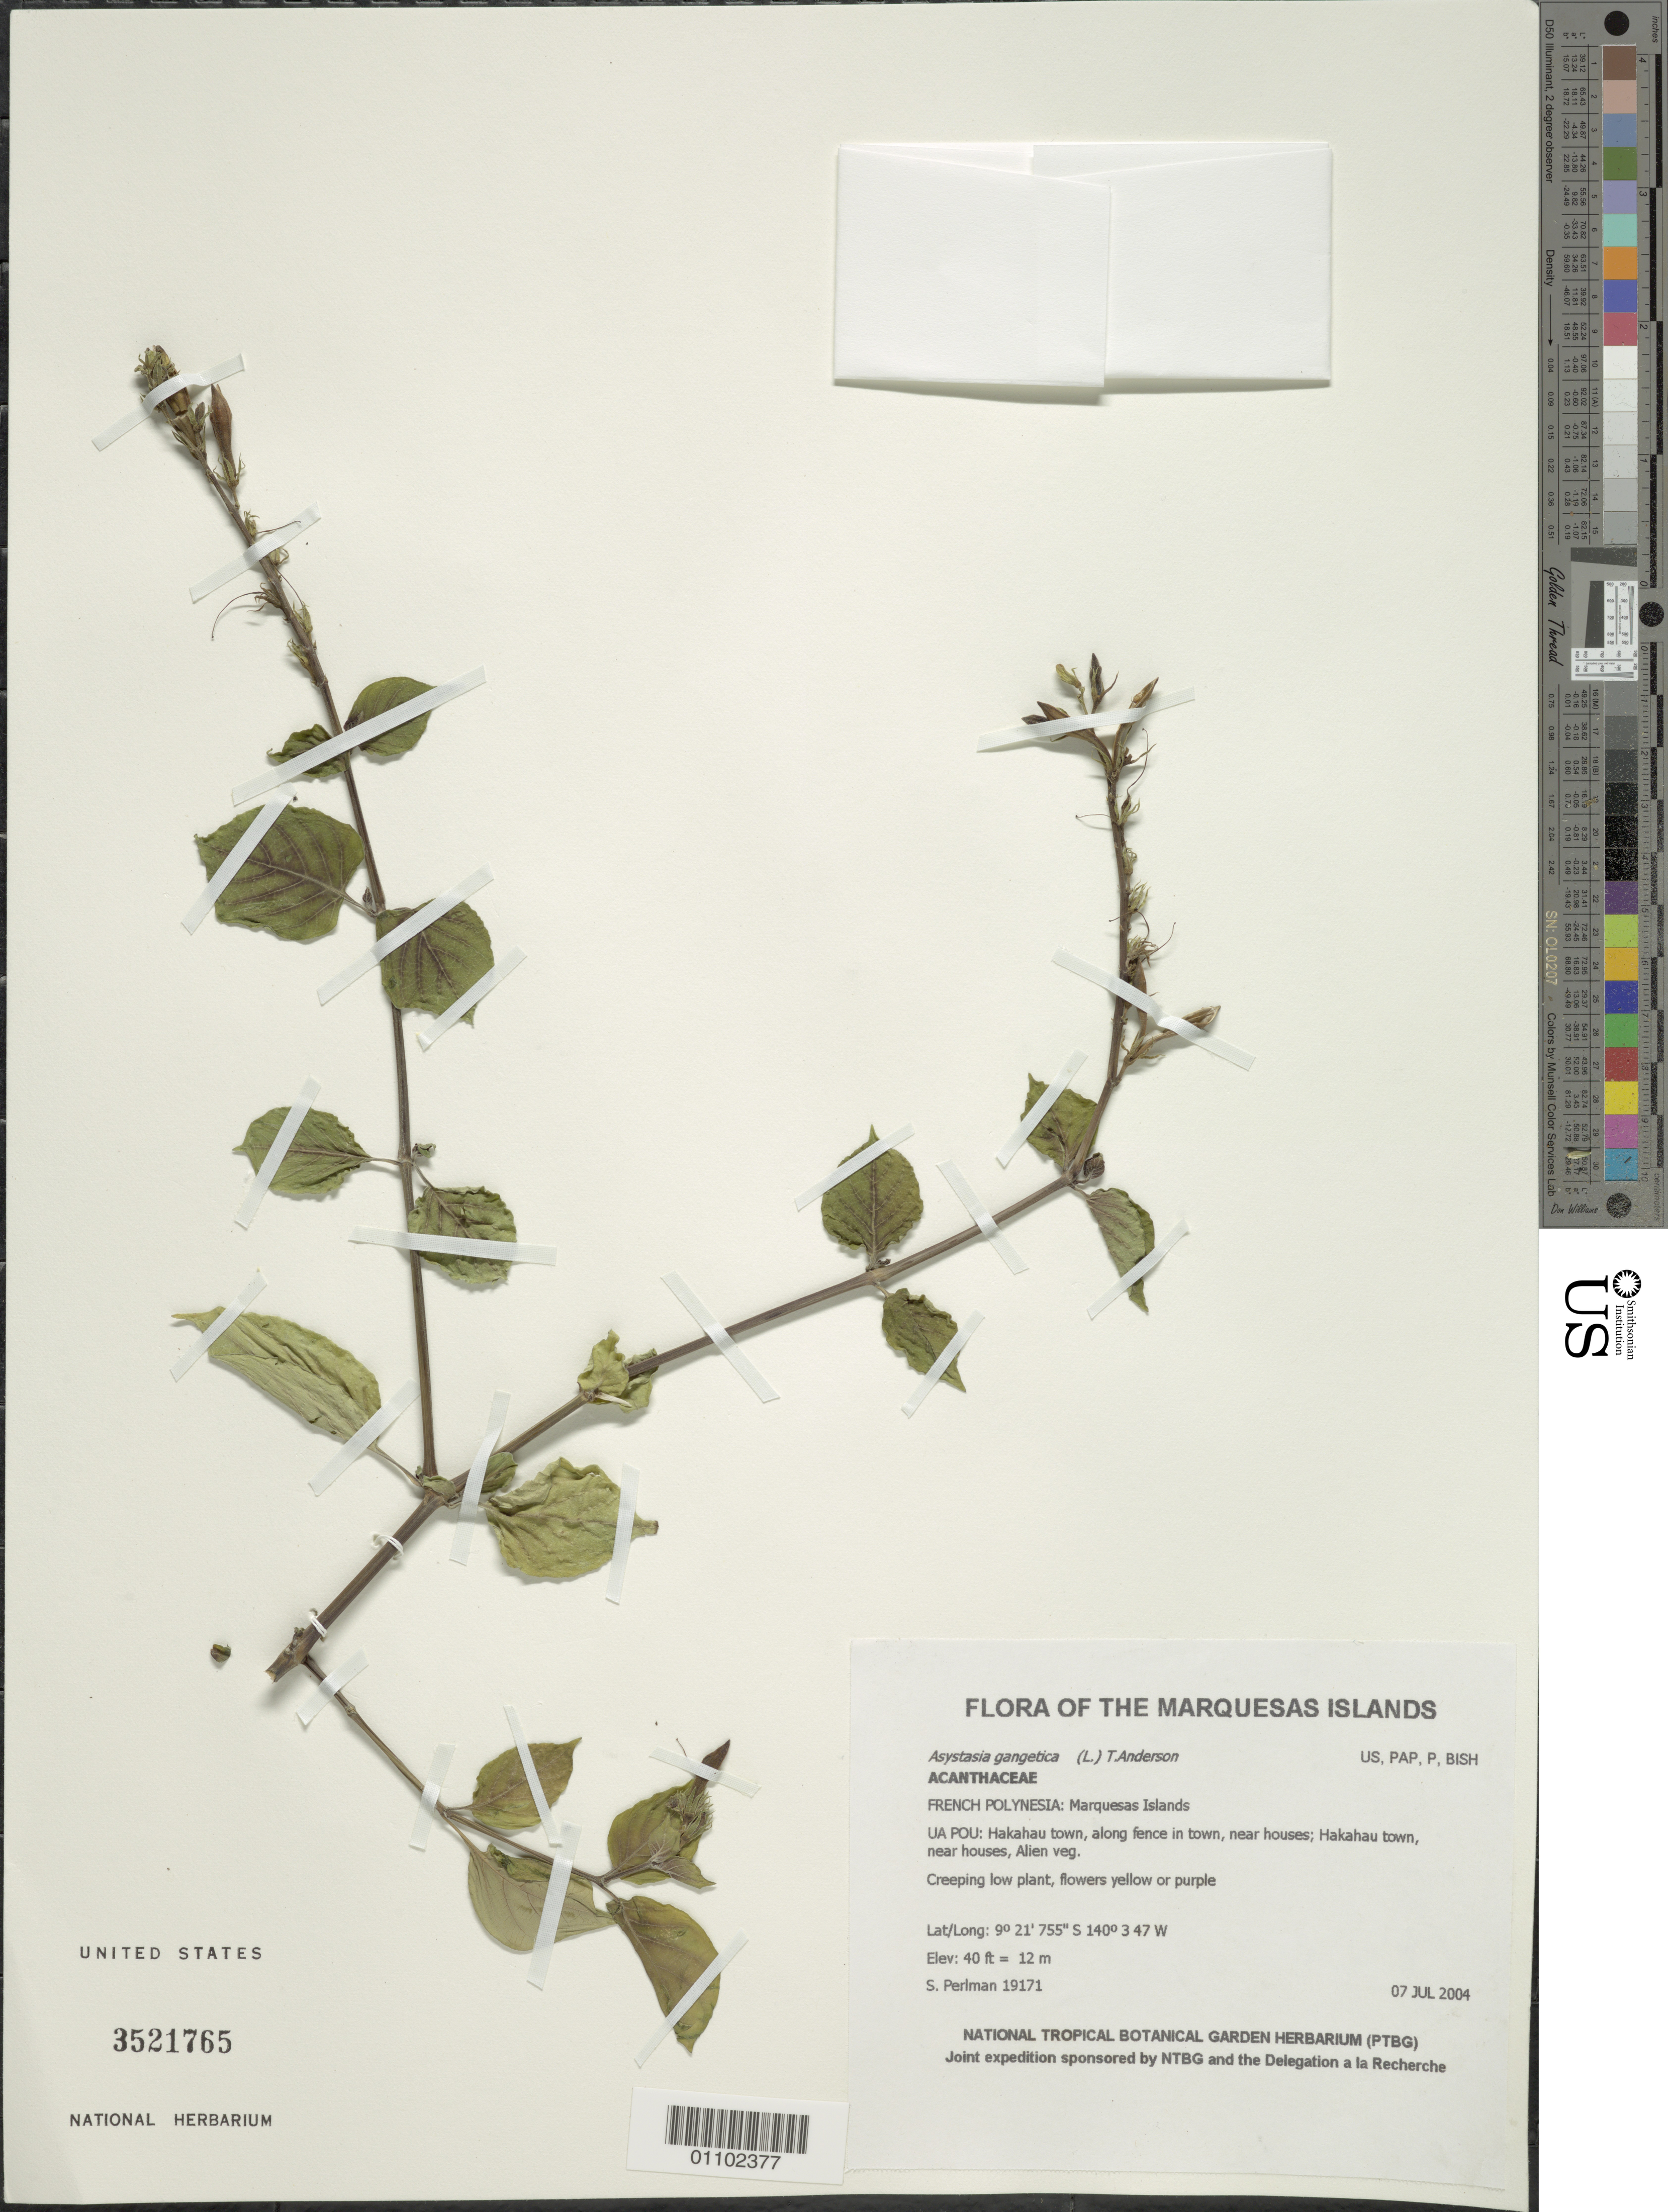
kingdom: Plantae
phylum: Tracheophyta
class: Magnoliopsida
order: Lamiales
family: Acanthaceae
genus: Asystasia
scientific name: Asystasia gangetica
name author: (L.) T. Anderson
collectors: S. P. Perlman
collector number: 19171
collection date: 2004-07-07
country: French Polynesia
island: Ua Pou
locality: Hakahau town, along fence in town, near houses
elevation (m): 12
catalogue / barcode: US 3521765